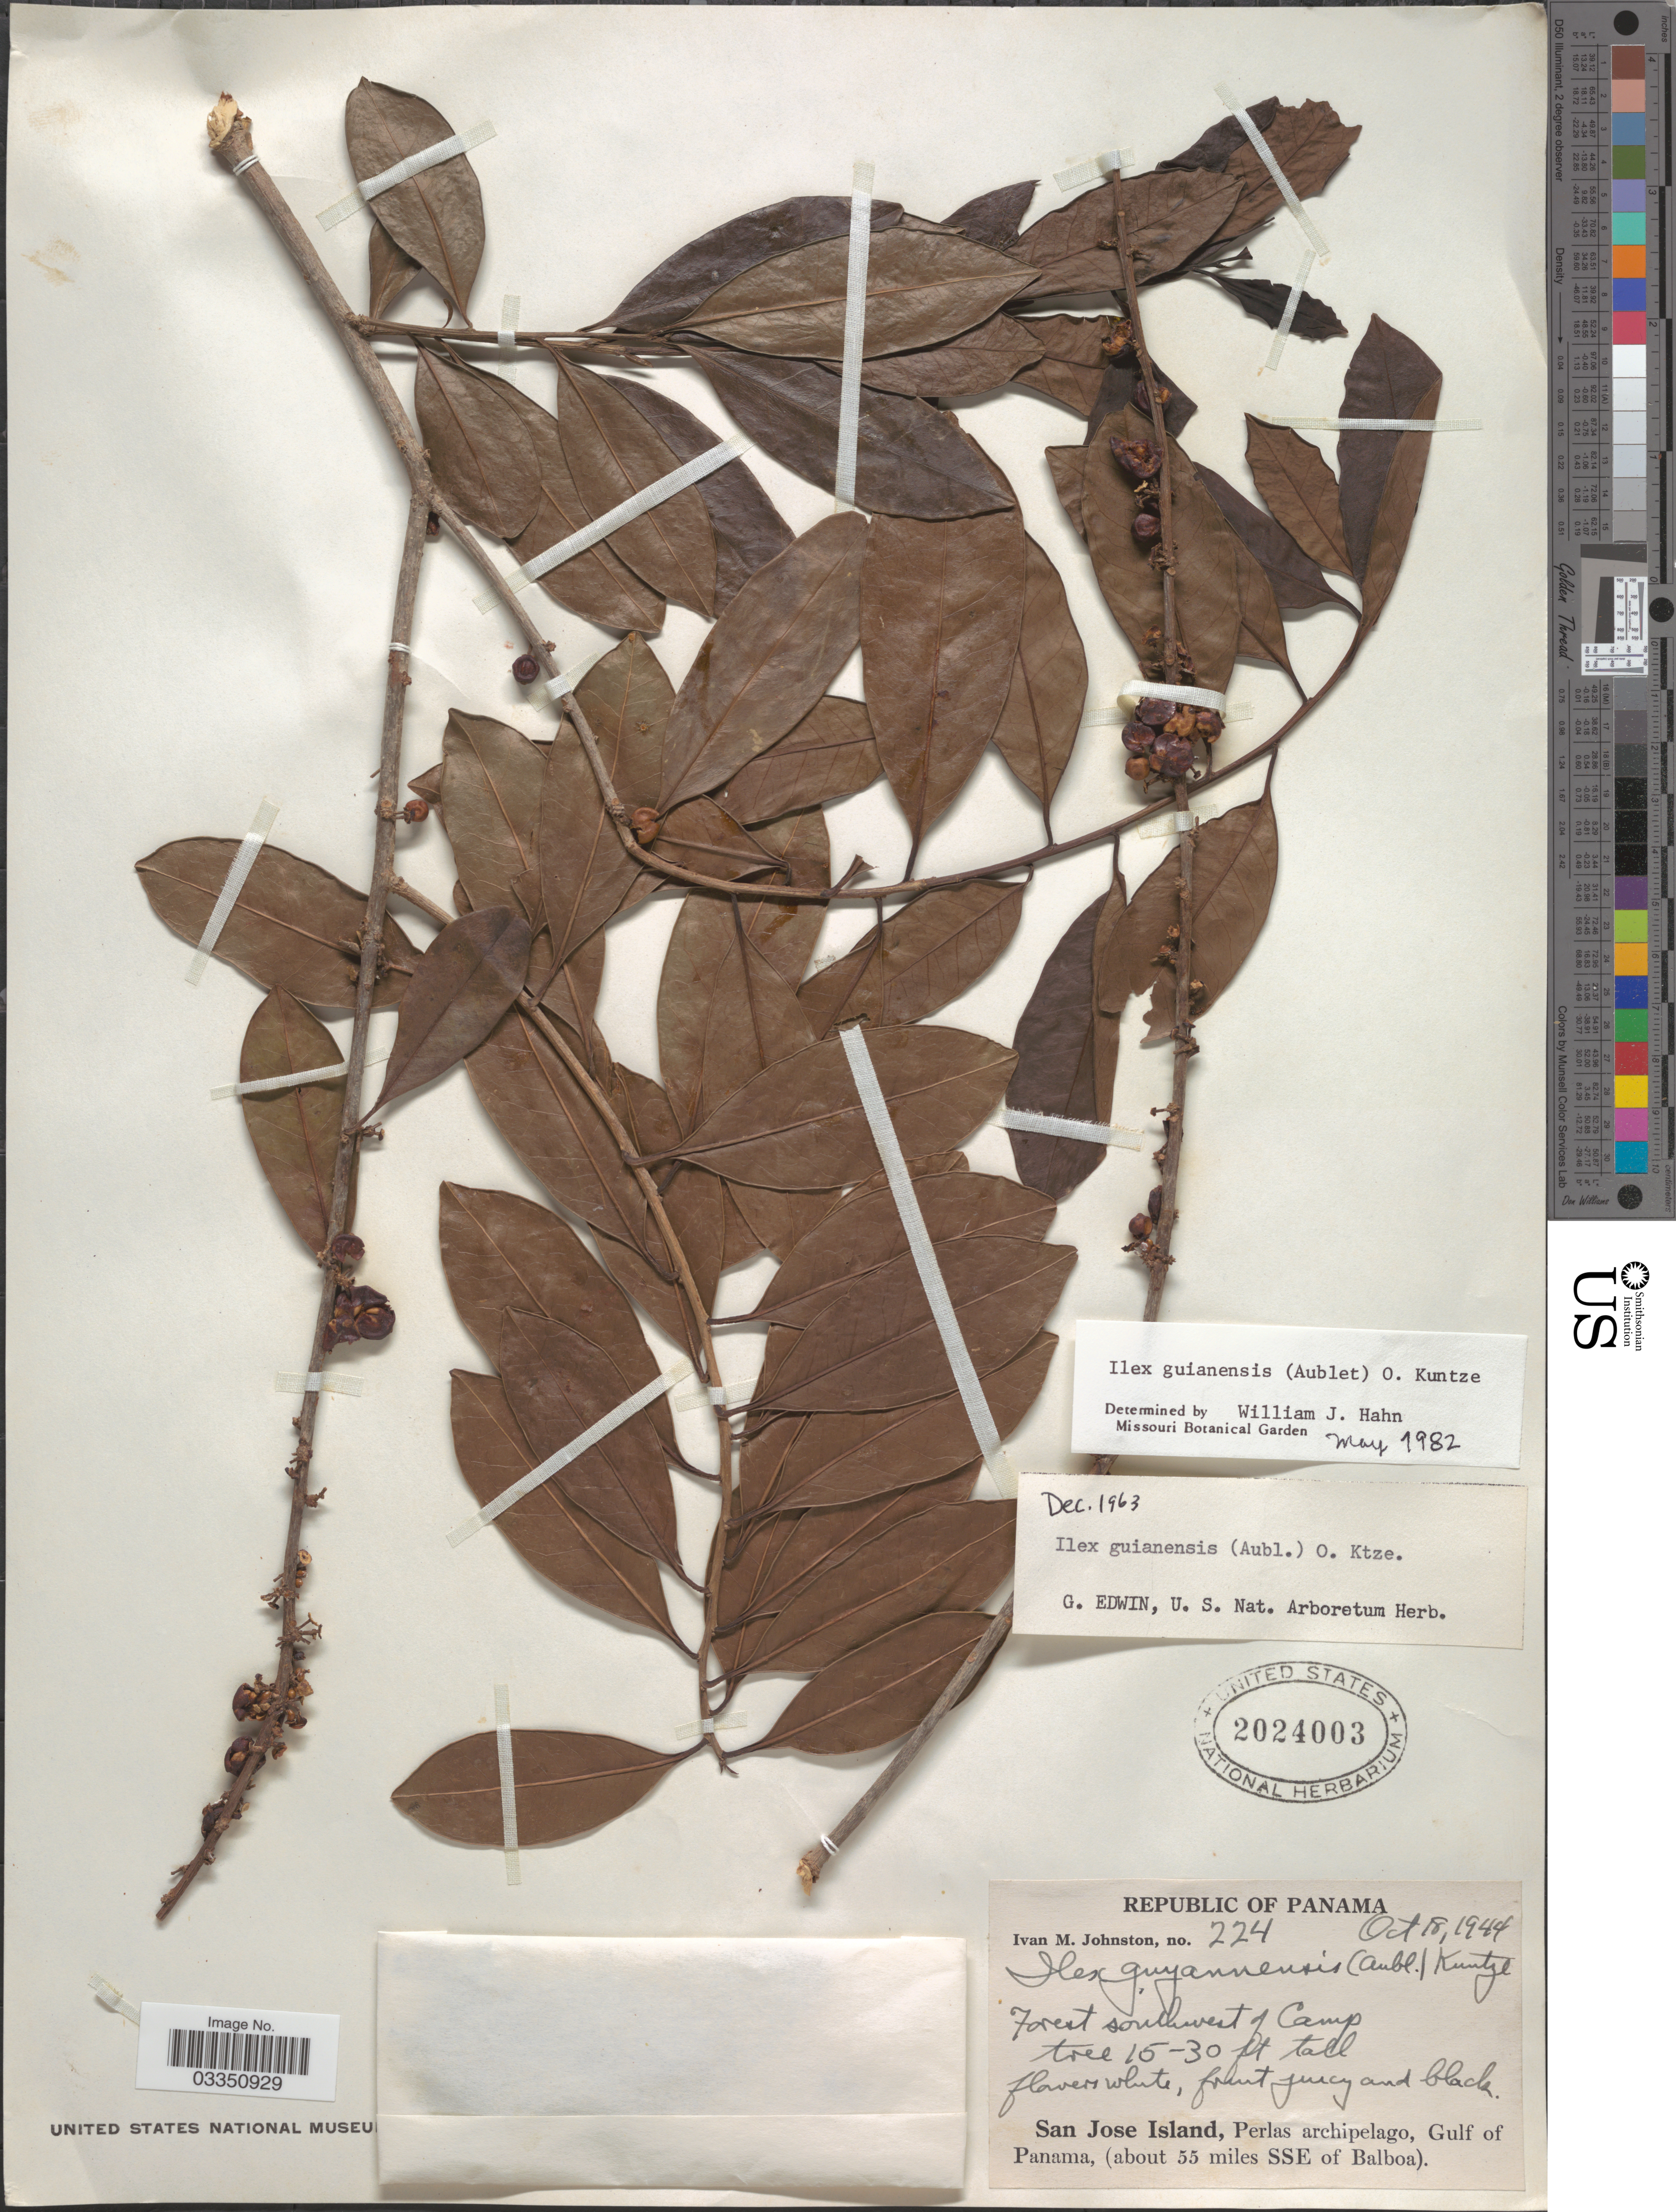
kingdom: Plantae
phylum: Tracheophyta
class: Magnoliopsida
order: Aquifoliales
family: Aquifoliaceae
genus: Ilex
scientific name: Ilex guianensis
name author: (Aubl.) Kuntze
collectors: I.M. Johnston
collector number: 224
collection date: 1944-10-18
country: Panama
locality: Forest southwest of Camp, San Jose Island, Perlas archipelago, Gulf of Panama, (about 55 miles SSE of Balboa).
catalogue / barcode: US 2024003